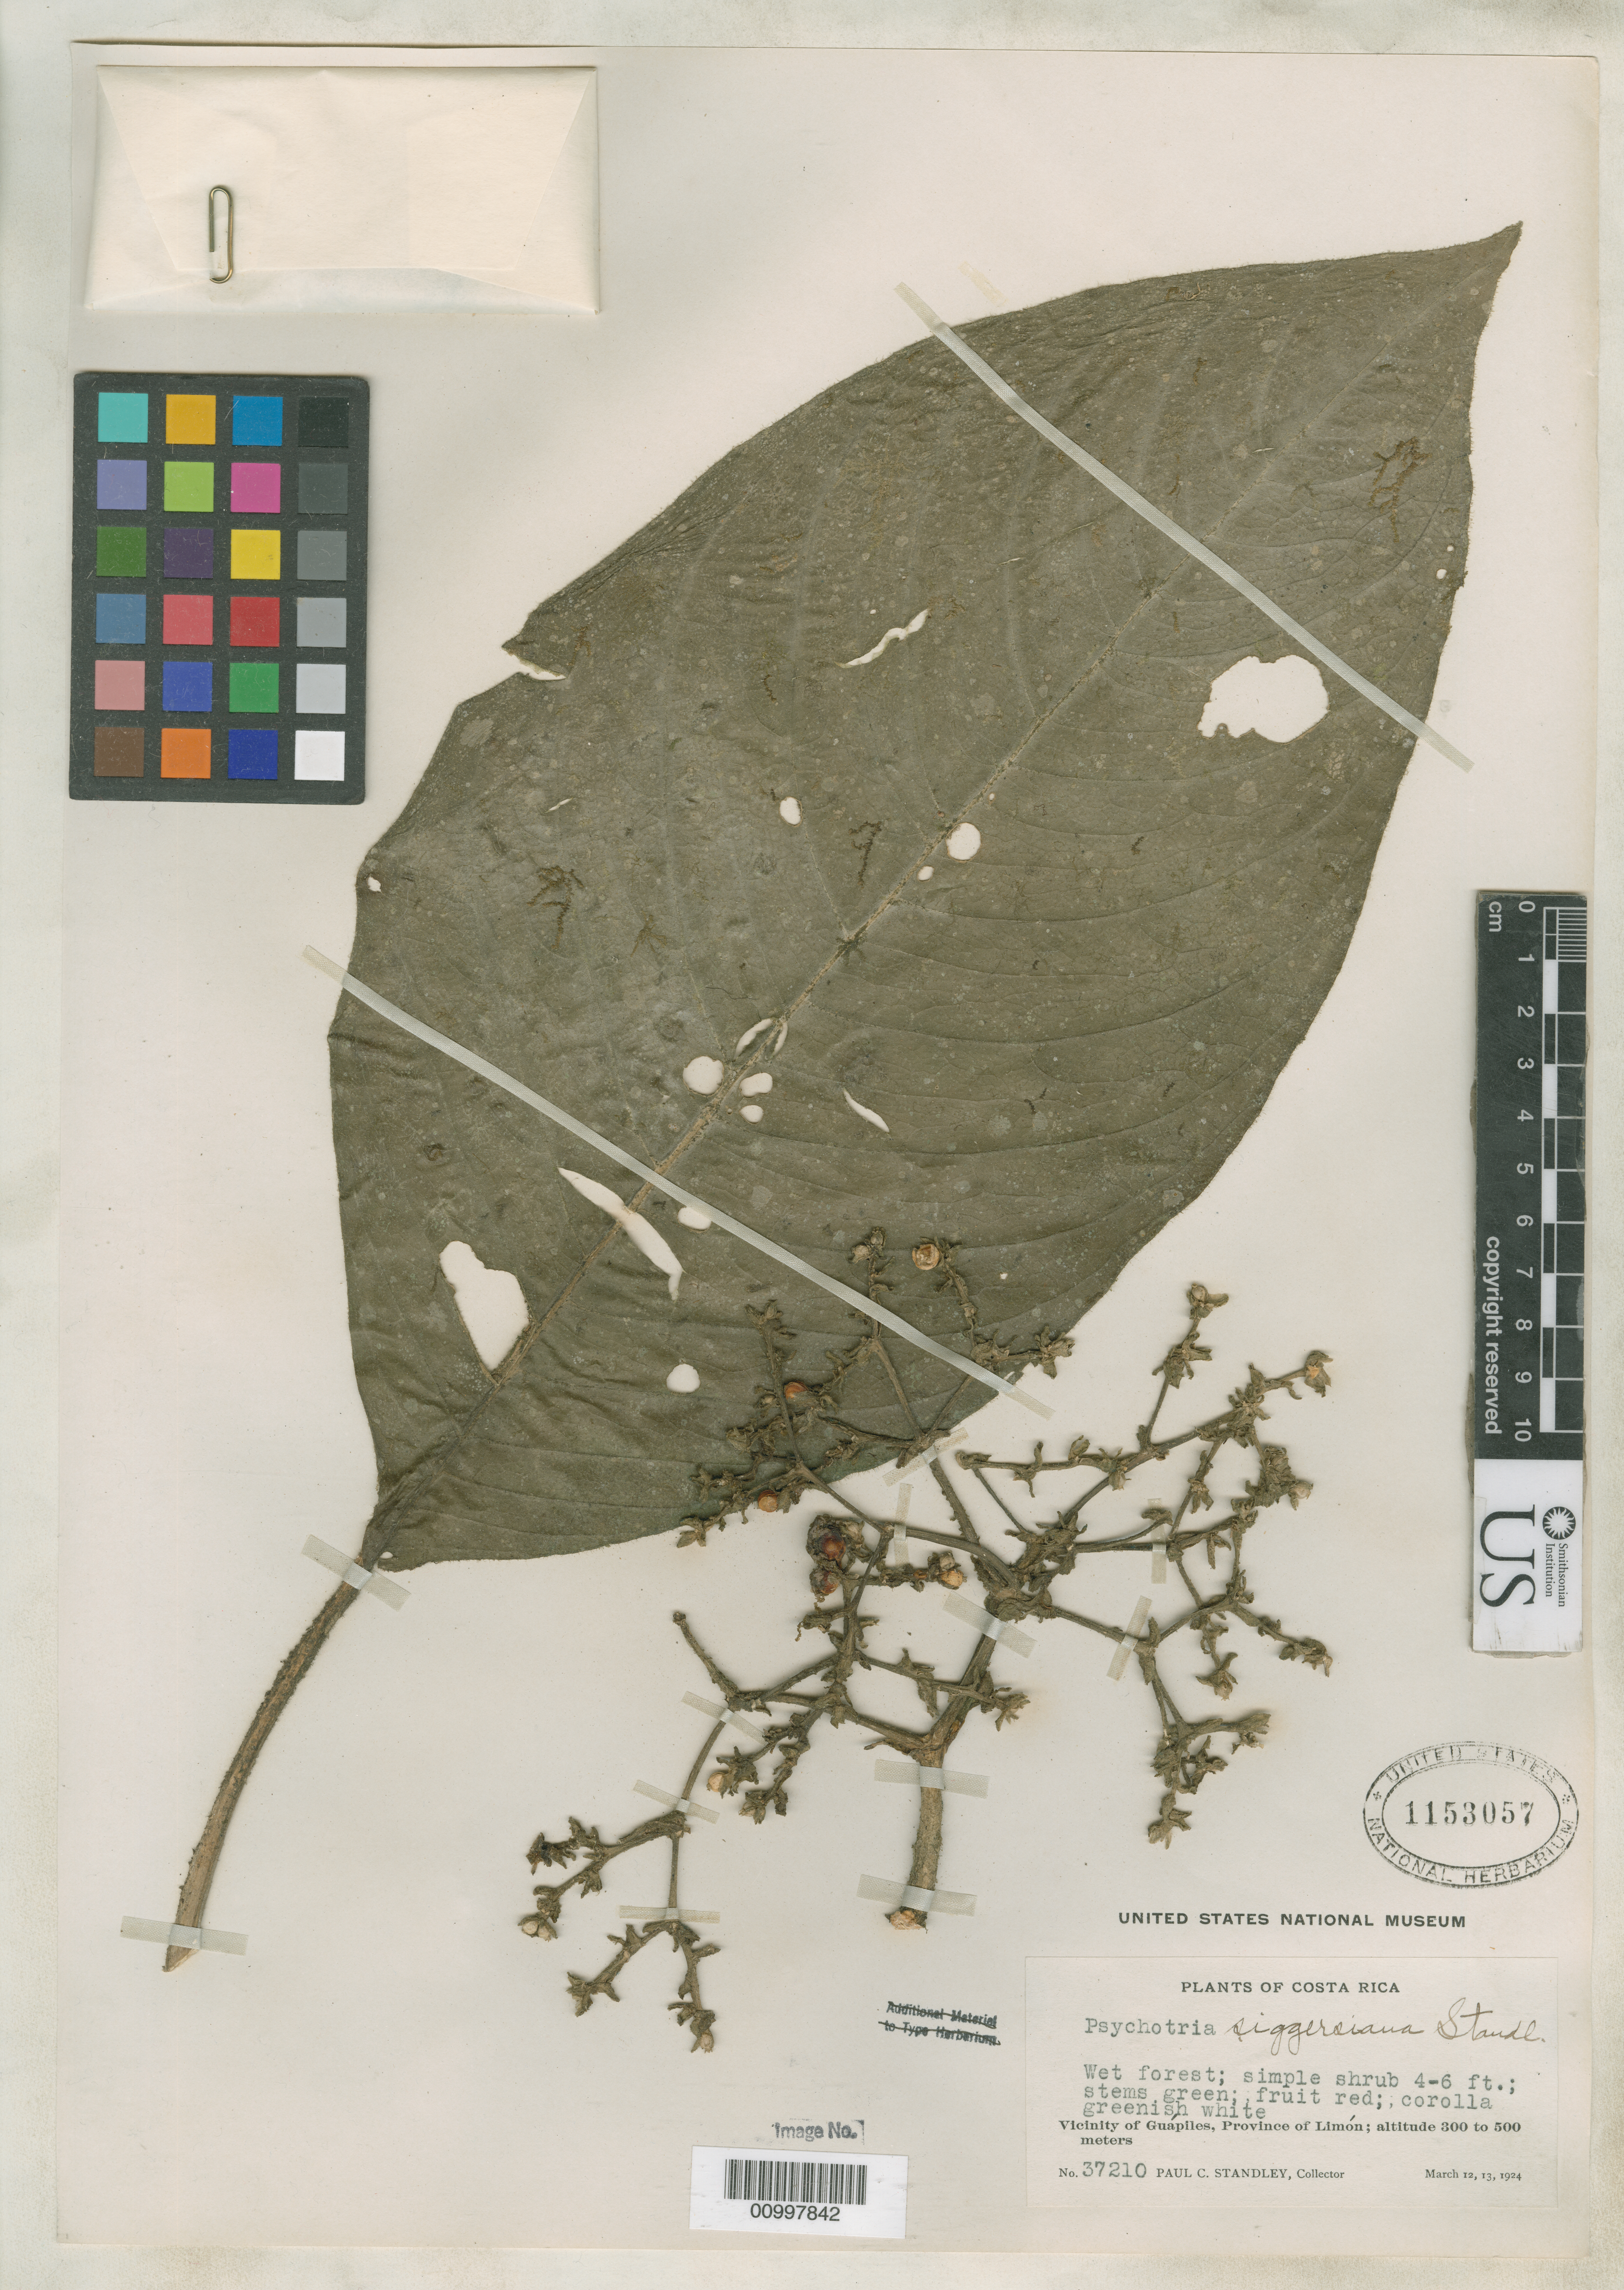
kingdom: Plantae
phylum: Tracheophyta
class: Magnoliopsida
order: Gentianales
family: Rubiaceae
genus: Psychotria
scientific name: Psychotria siggersiana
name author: Standl.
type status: Isotype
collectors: P. C. Standley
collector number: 37210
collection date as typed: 12 Mar 1924 to 13 Mar 1924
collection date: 1924-03-12/1924-03-13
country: Costa Rica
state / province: Limón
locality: Vicinity of Guápiles.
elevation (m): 300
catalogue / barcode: US 1153057